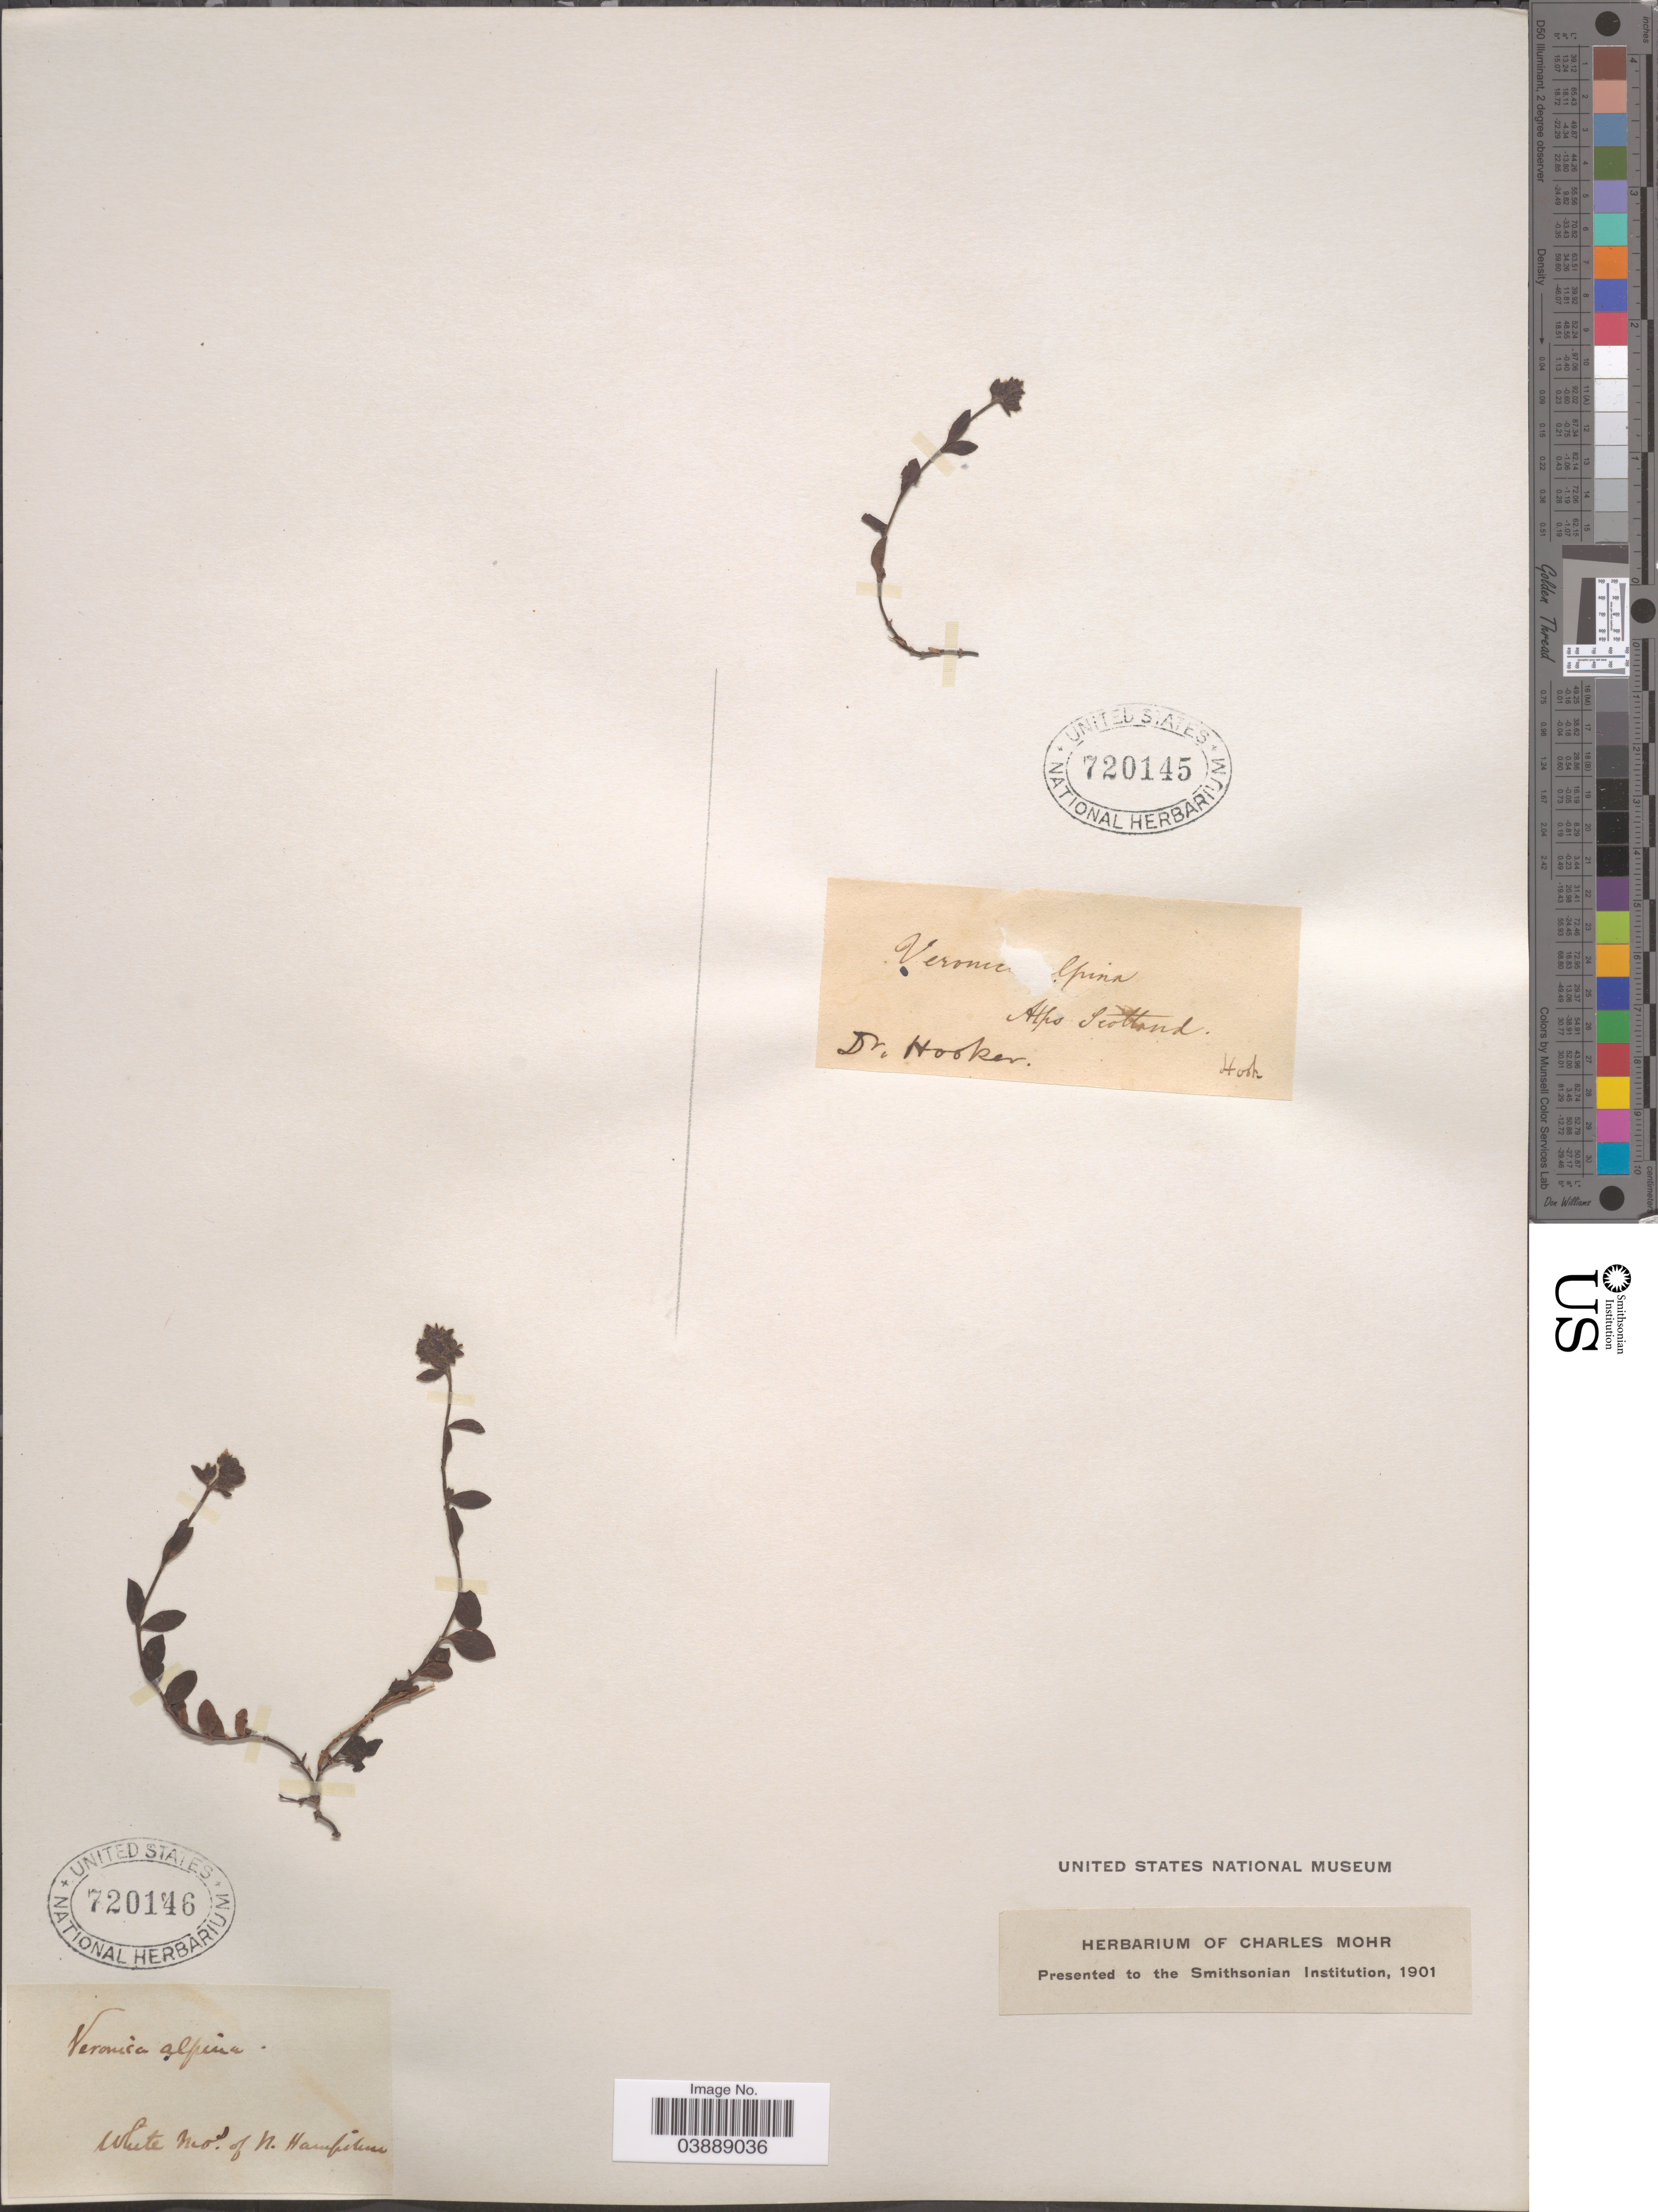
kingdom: Plantae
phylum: Tracheophyta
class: Magnoliopsida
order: Lamiales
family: Plantaginaceae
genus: Veronica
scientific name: Veronica alpina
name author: L.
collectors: ex herb. Charles Mohr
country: United States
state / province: New Hampshire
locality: White Mts. of N. Hampshire.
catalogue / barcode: US 720146